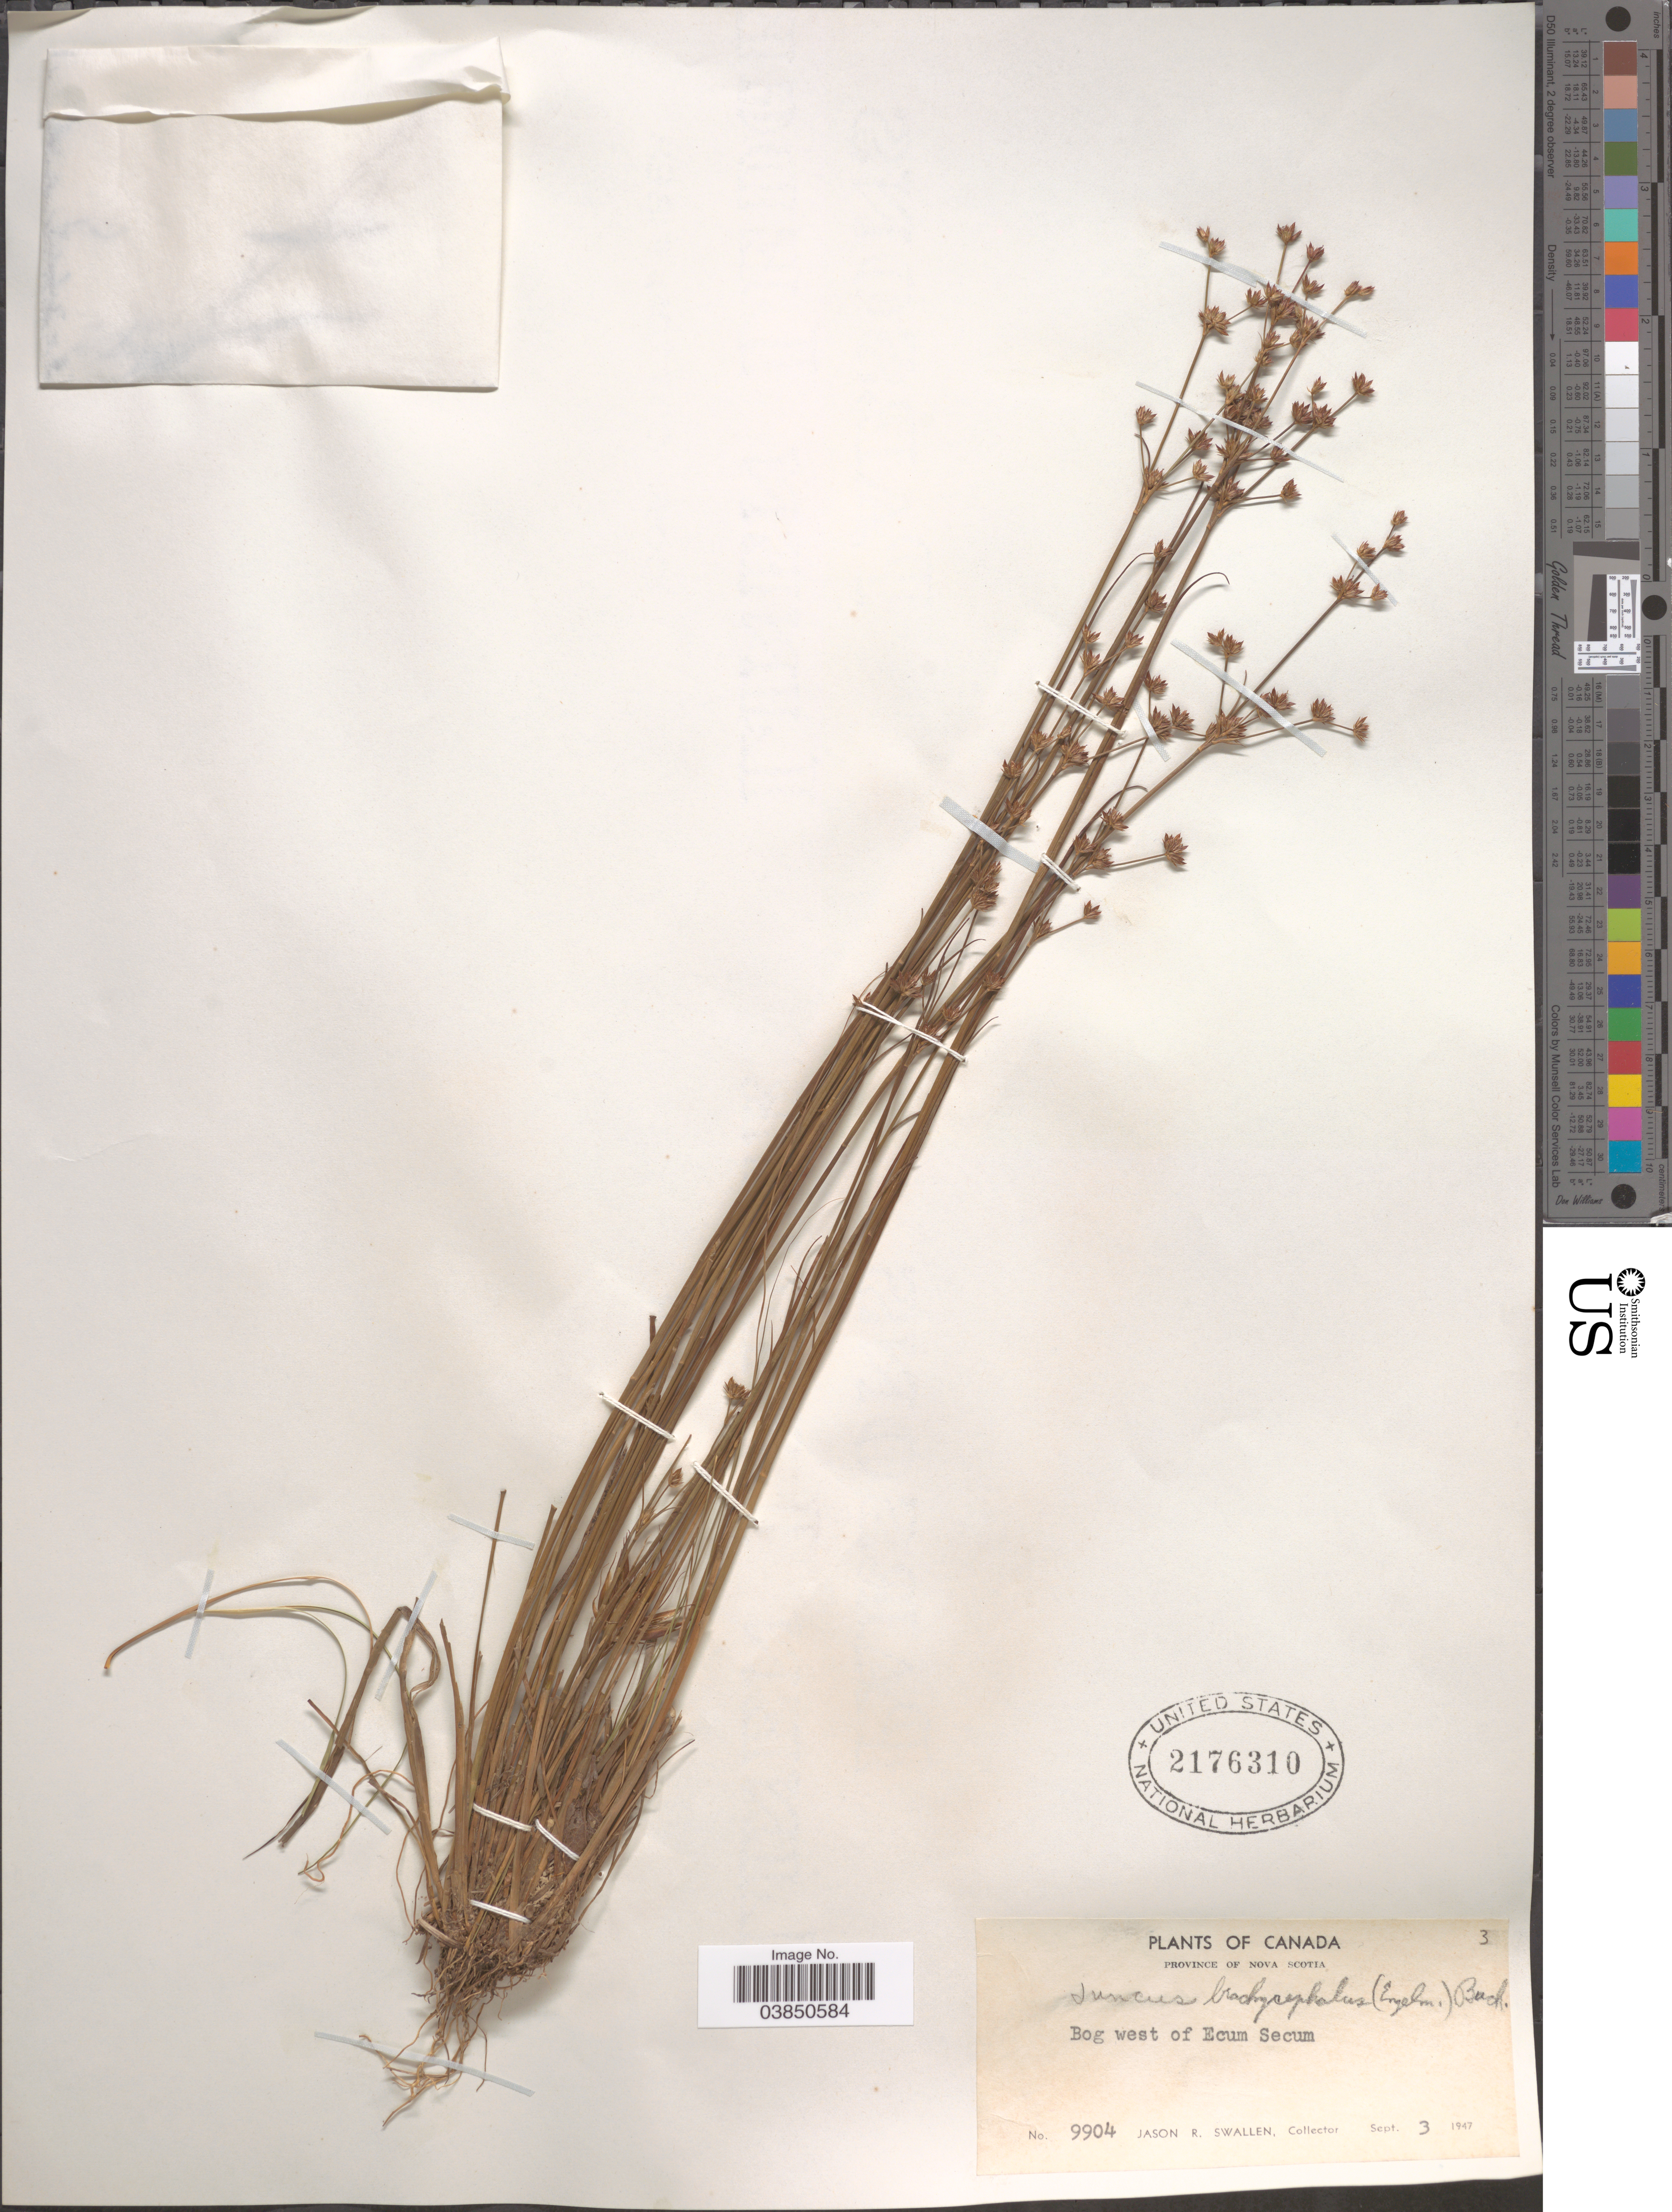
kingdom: Plantae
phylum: Tracheophyta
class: Liliopsida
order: Poales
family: Juncaceae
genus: Juncus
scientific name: Juncus brachycephalus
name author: (Engelm.) Buchenau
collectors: J. R. Swallen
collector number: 9904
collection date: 1947-09-03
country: Canada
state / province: Nova Scotia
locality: Province of Nova Scotia. Bog west of Ecum Secum.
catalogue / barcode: US 2176310